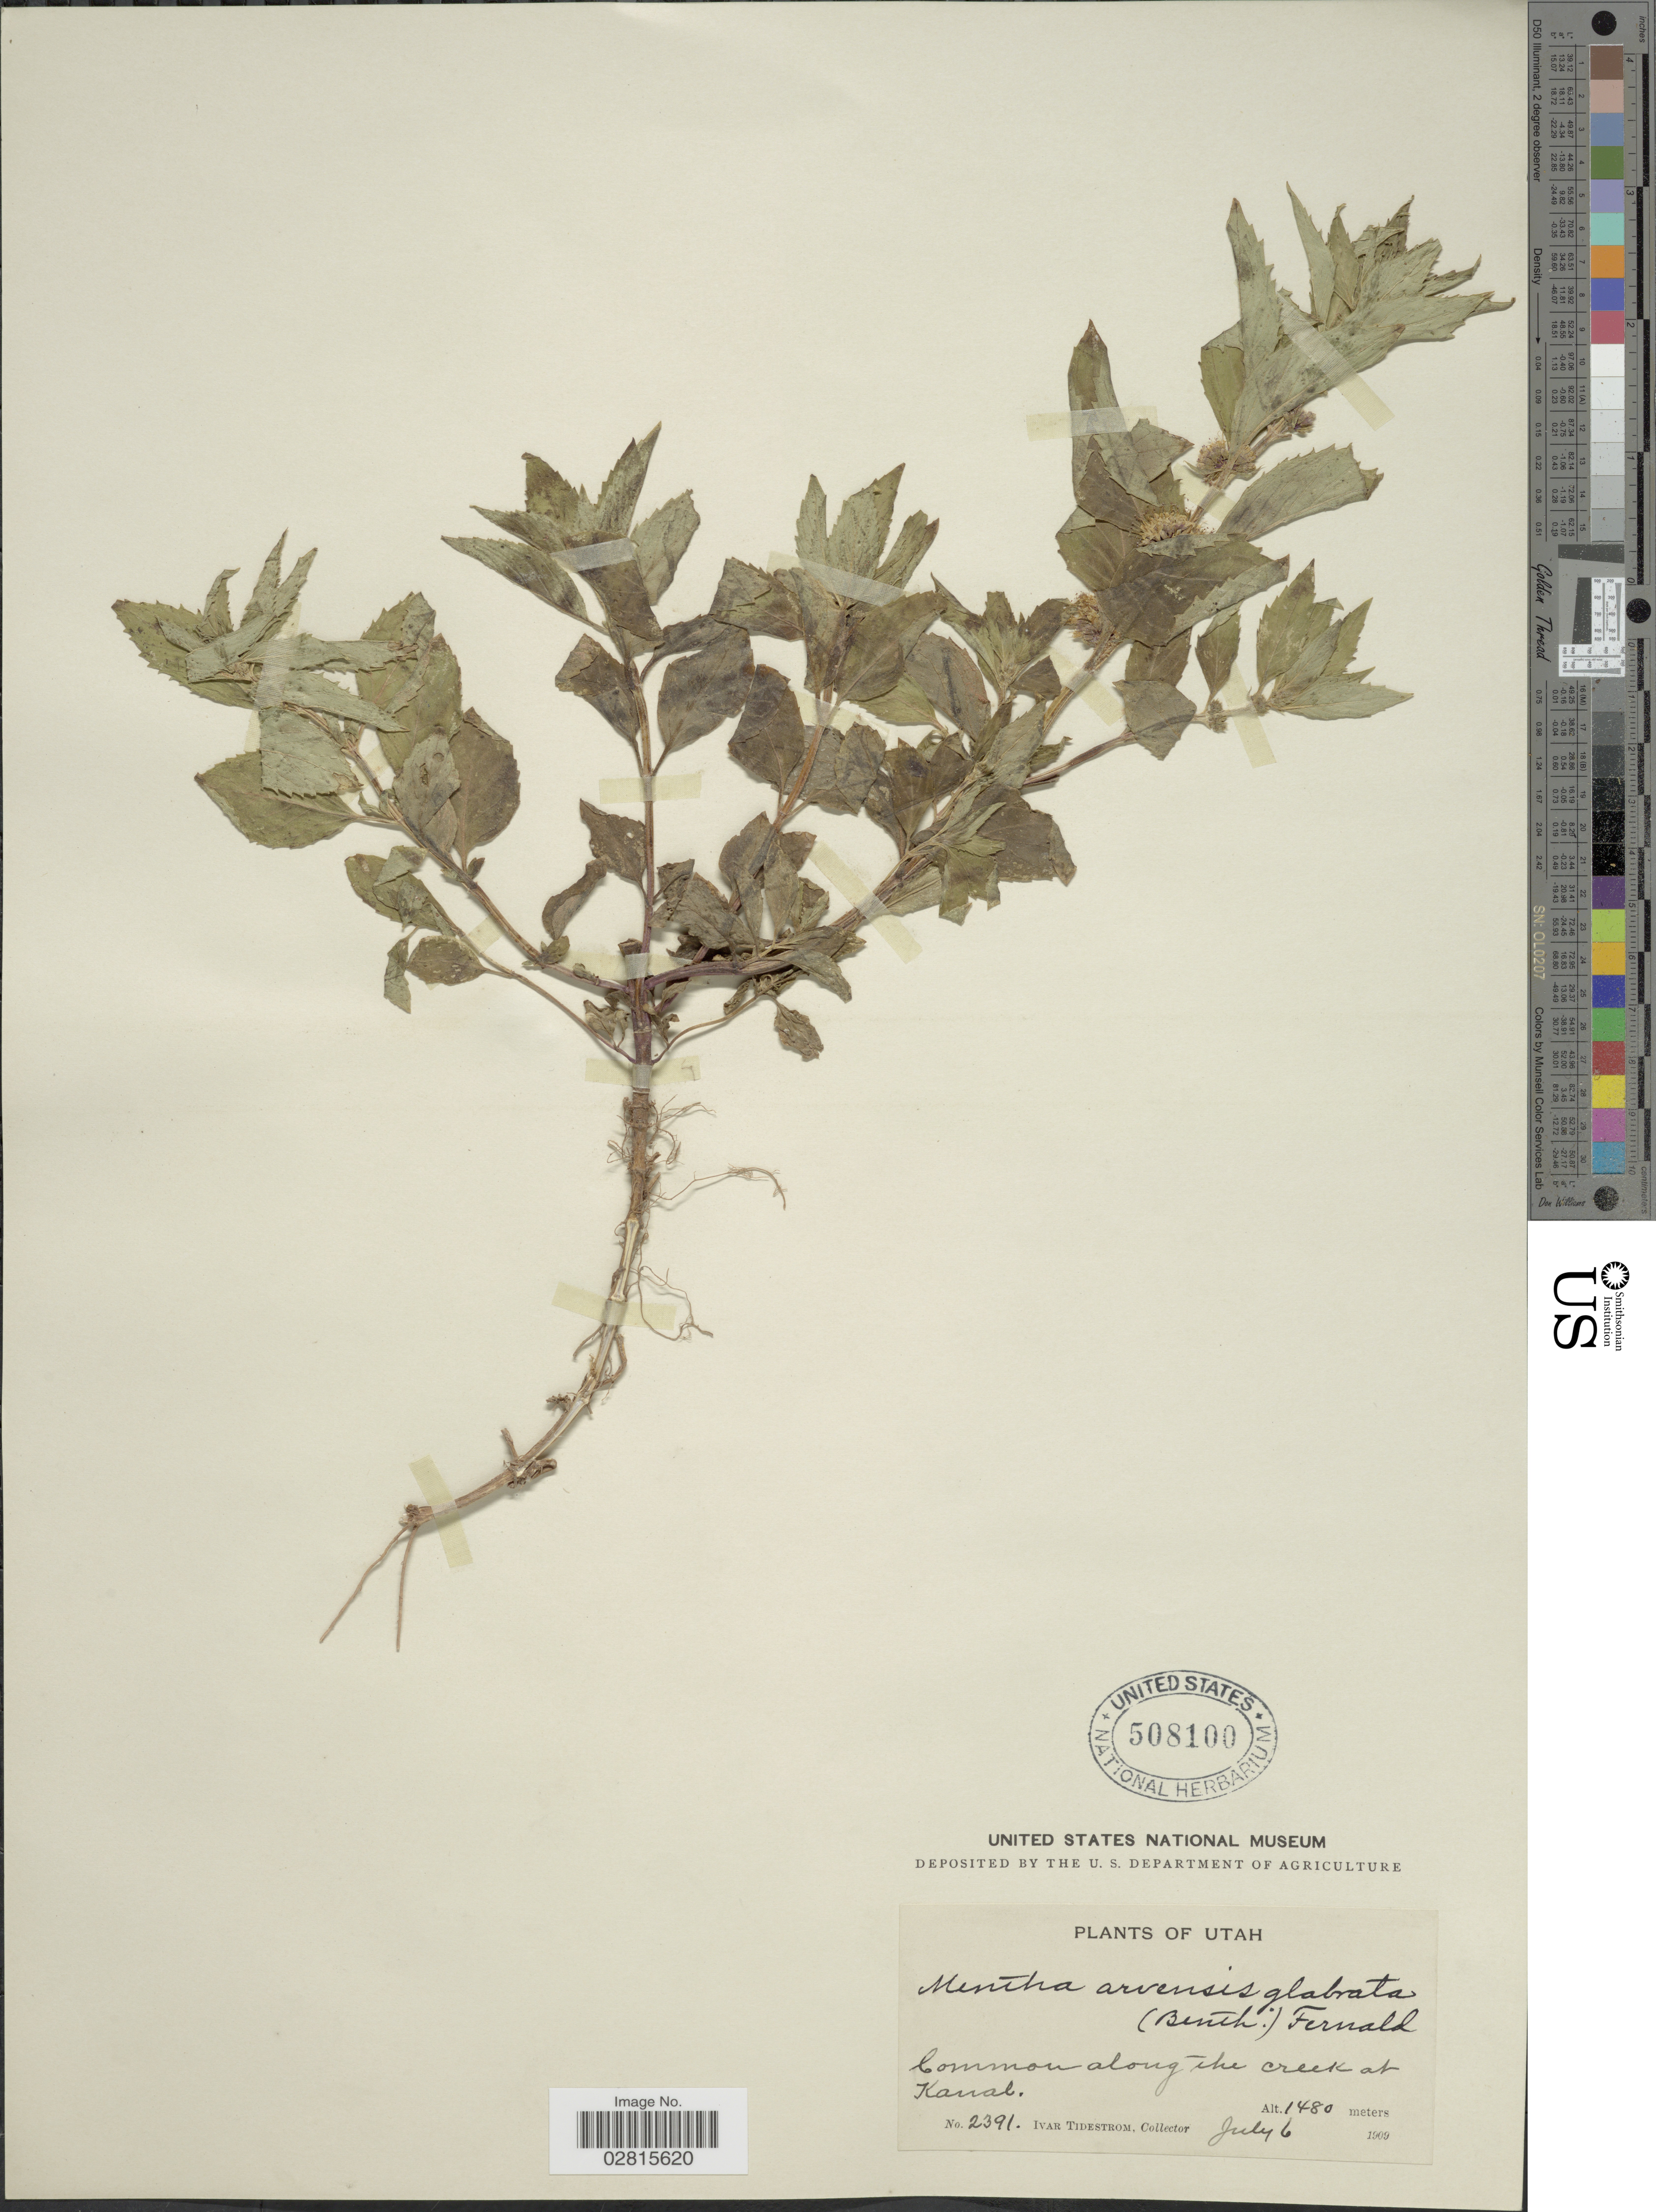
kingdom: Plantae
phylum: Tracheophyta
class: Magnoliopsida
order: Lamiales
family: Lamiaceae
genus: Mentha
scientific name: Mentha penardii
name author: (Briq.) Rydb.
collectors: I. F. Tidestrom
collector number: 2391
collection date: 1909-07-06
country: United States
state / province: Utah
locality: Along the creek at Kanab.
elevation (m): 1480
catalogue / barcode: US 508100